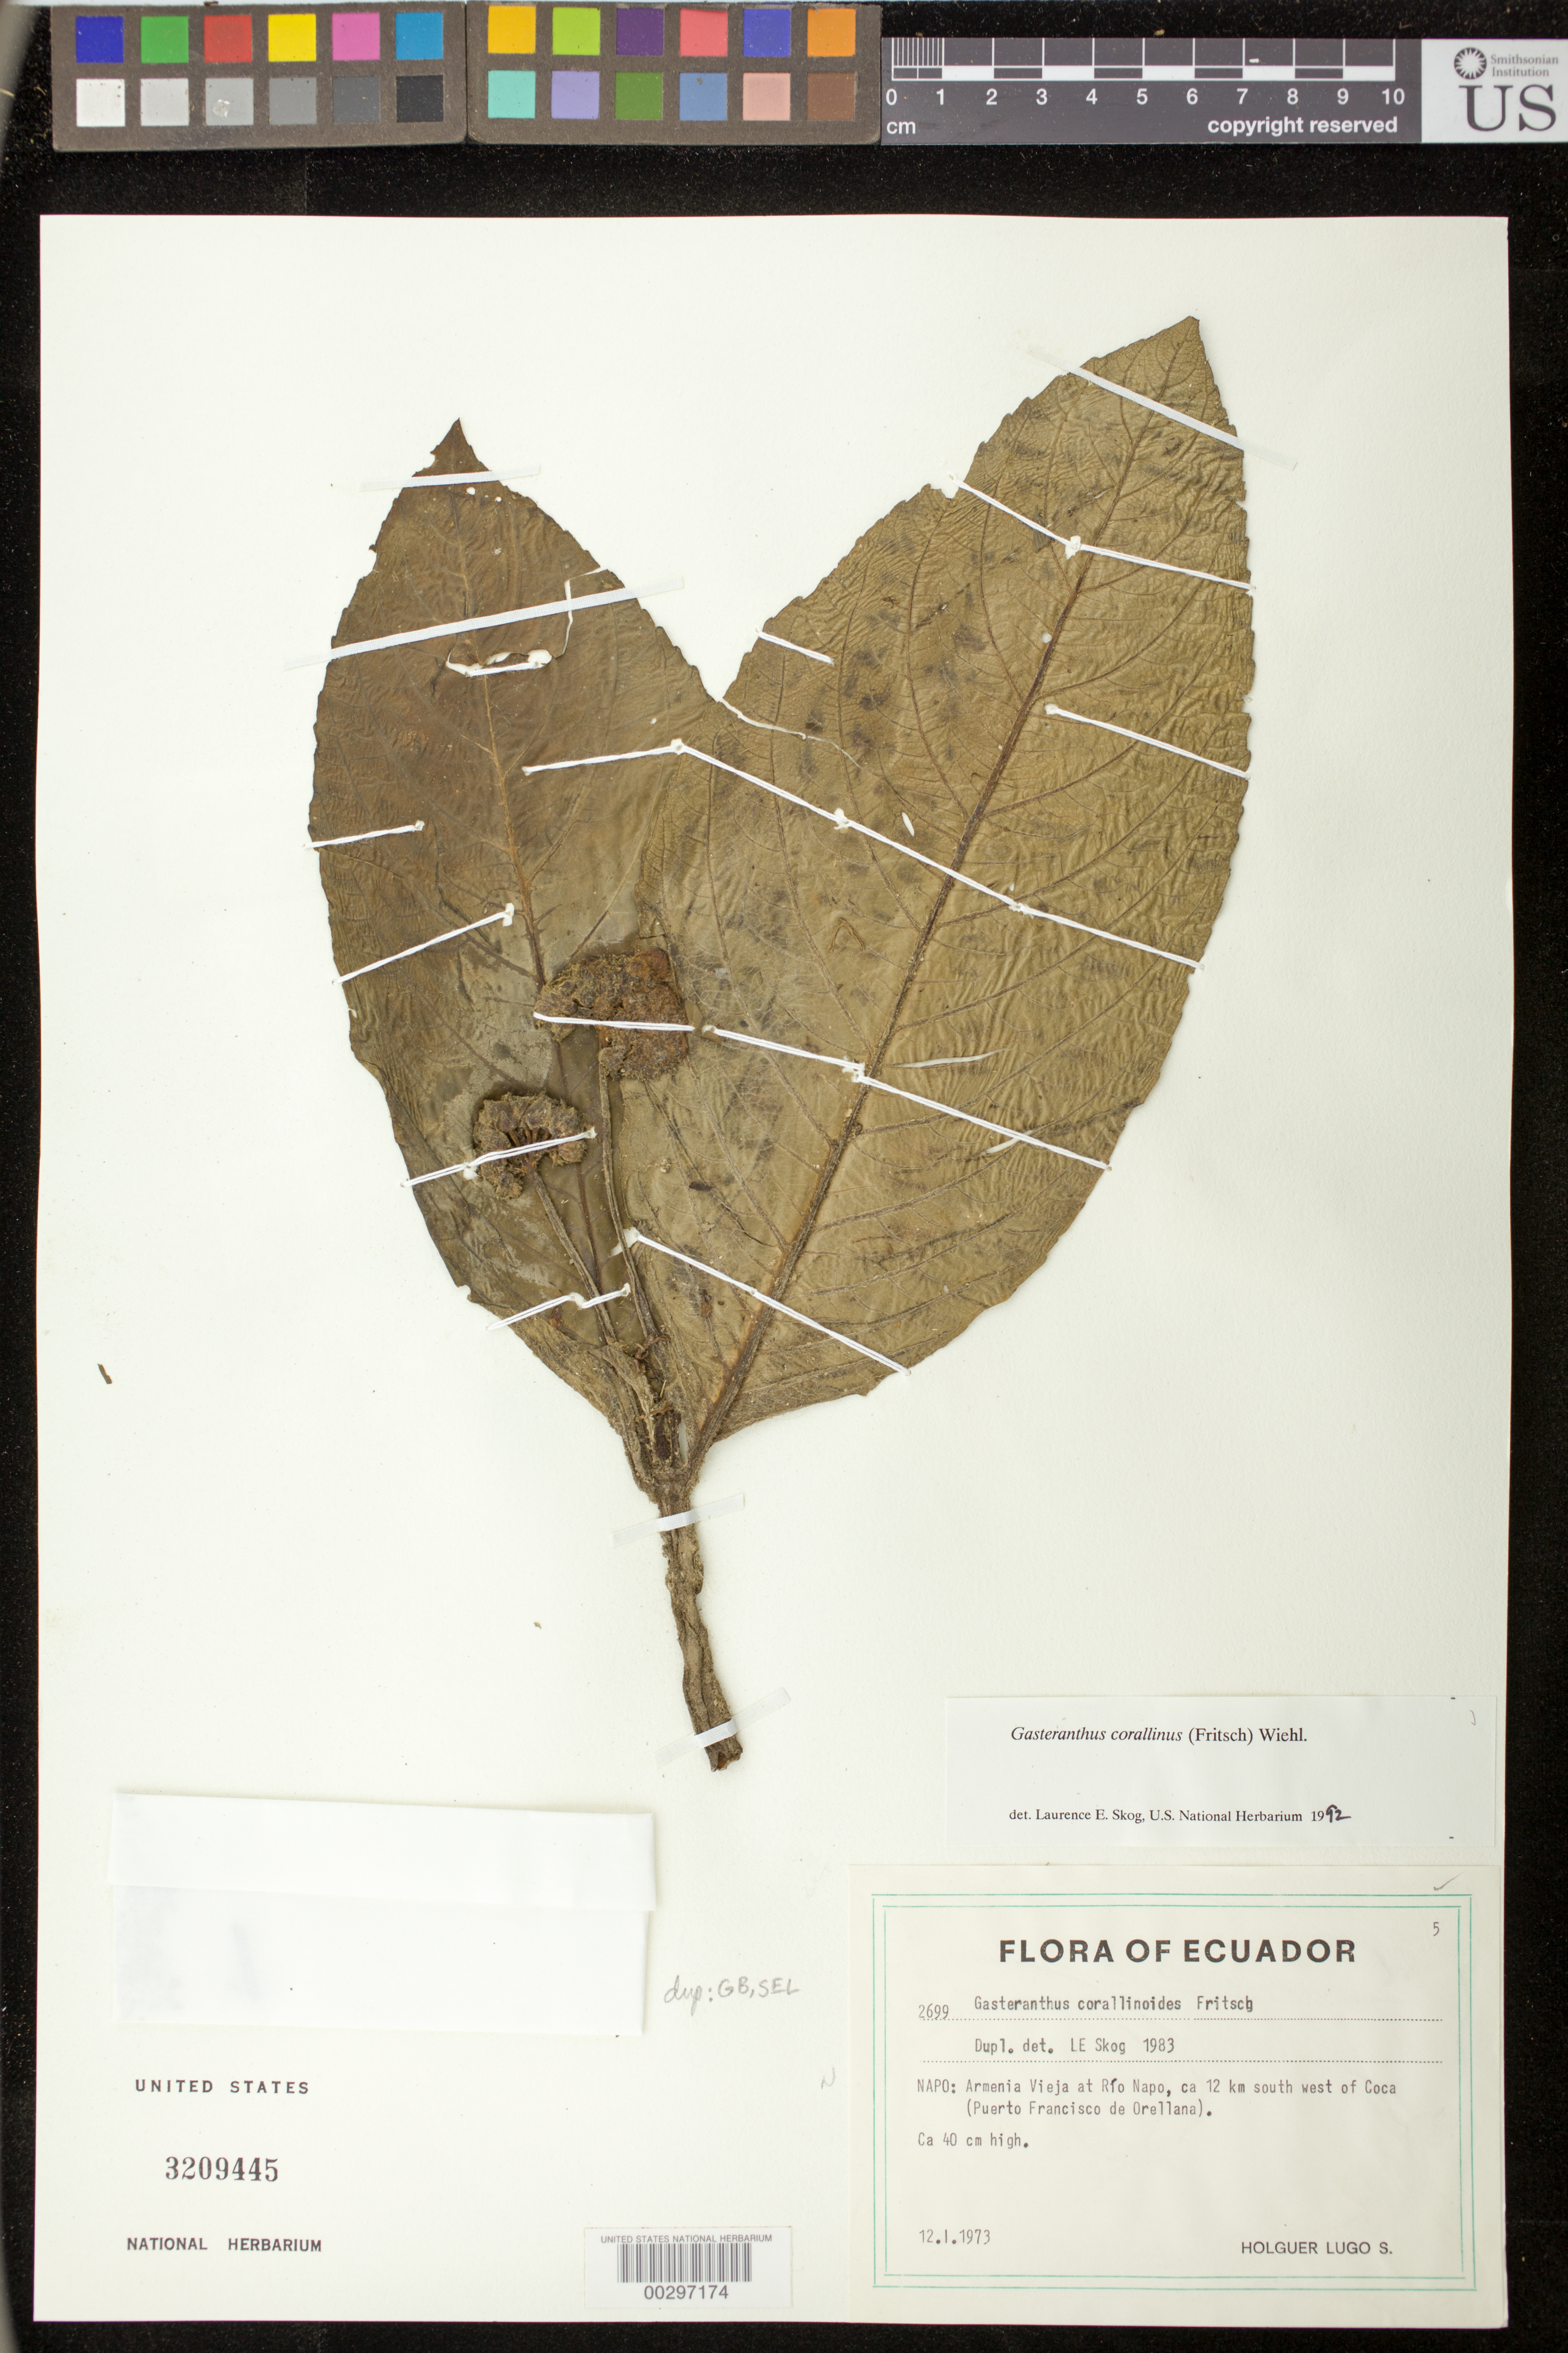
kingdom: Plantae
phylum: Tracheophyta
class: Magnoliopsida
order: Lamiales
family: Gesneriaceae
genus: Gasteranthus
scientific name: Gasteranthus corallinus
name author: (Fritsch) Wiehler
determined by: Skog, Laurence E.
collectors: H. Lugo S.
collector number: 2699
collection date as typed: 12 Jan 1973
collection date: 1973-01-12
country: Ecuador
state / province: Napo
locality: Armenia Vieja at Río Napo, ca 12 km SW of Coca (Puerto Francisco de Orellana)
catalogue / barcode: US 3209445